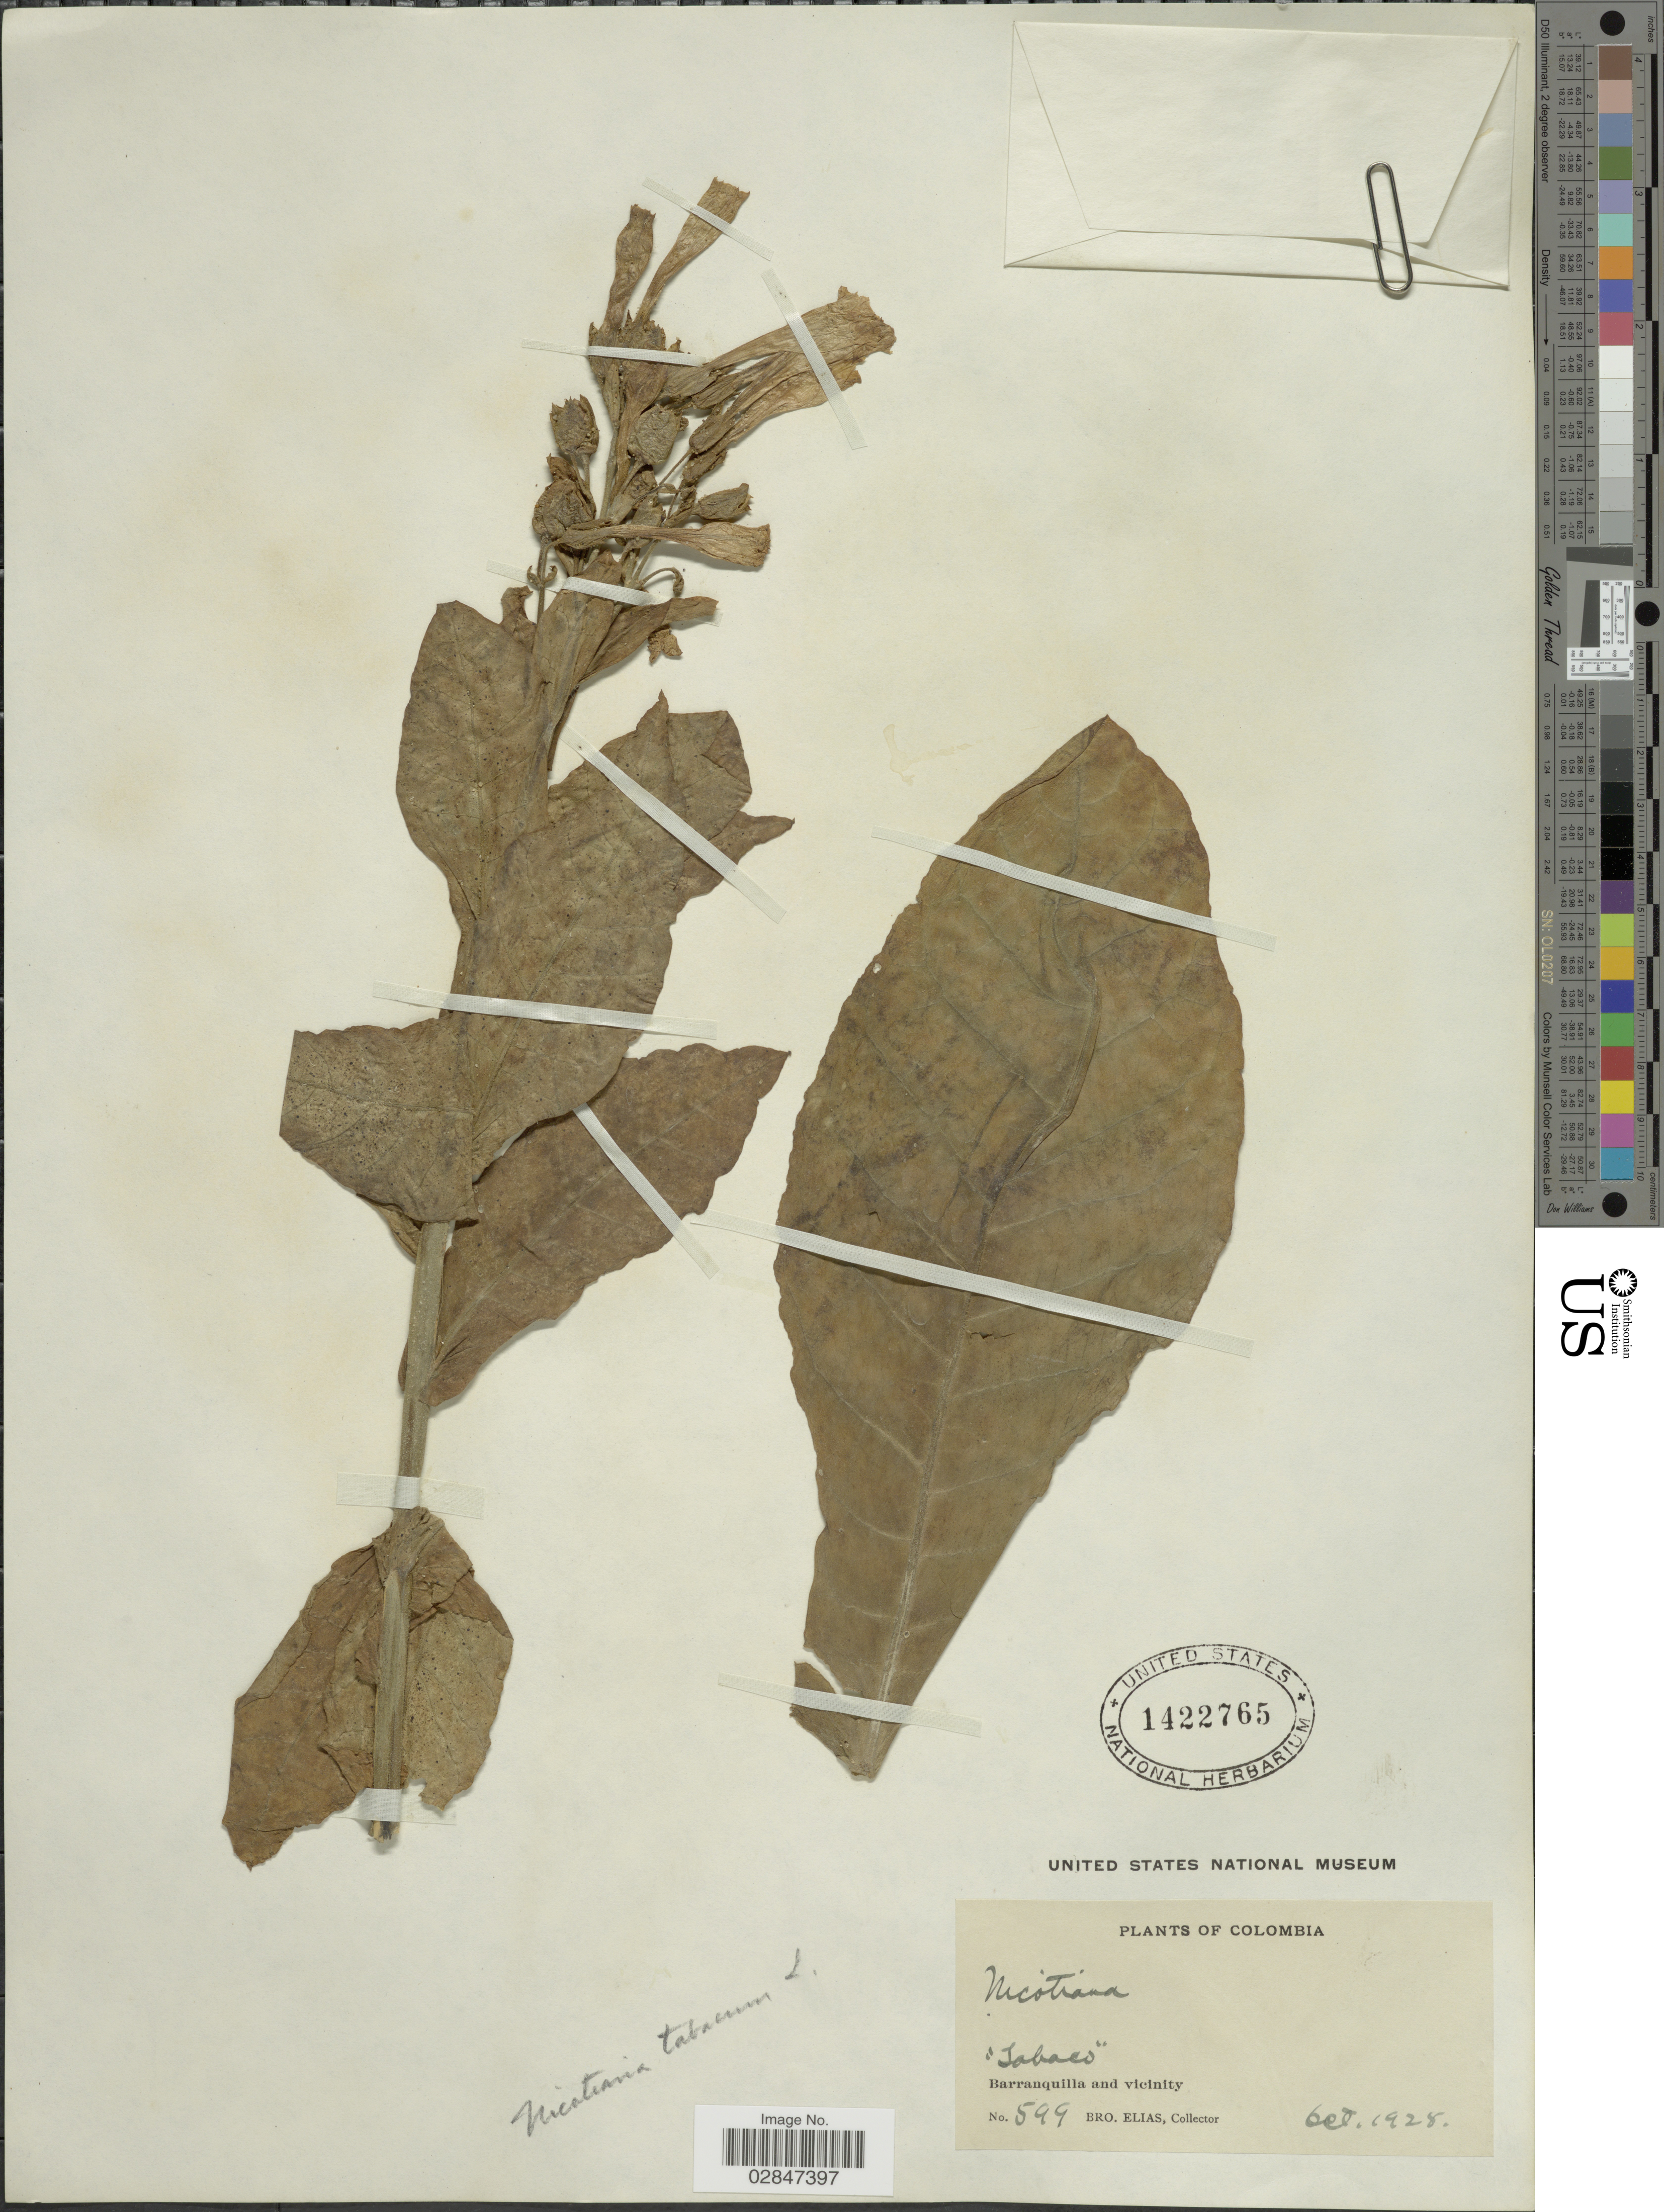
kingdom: Plantae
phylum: Tracheophyta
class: Magnoliopsida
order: Solanales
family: Solanaceae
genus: Nicotiana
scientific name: Nicotiana tabacum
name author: L.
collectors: Bro. Elias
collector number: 599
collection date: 1928-10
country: Colombia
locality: Barranquilla and vicinity.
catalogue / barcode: US 1422765